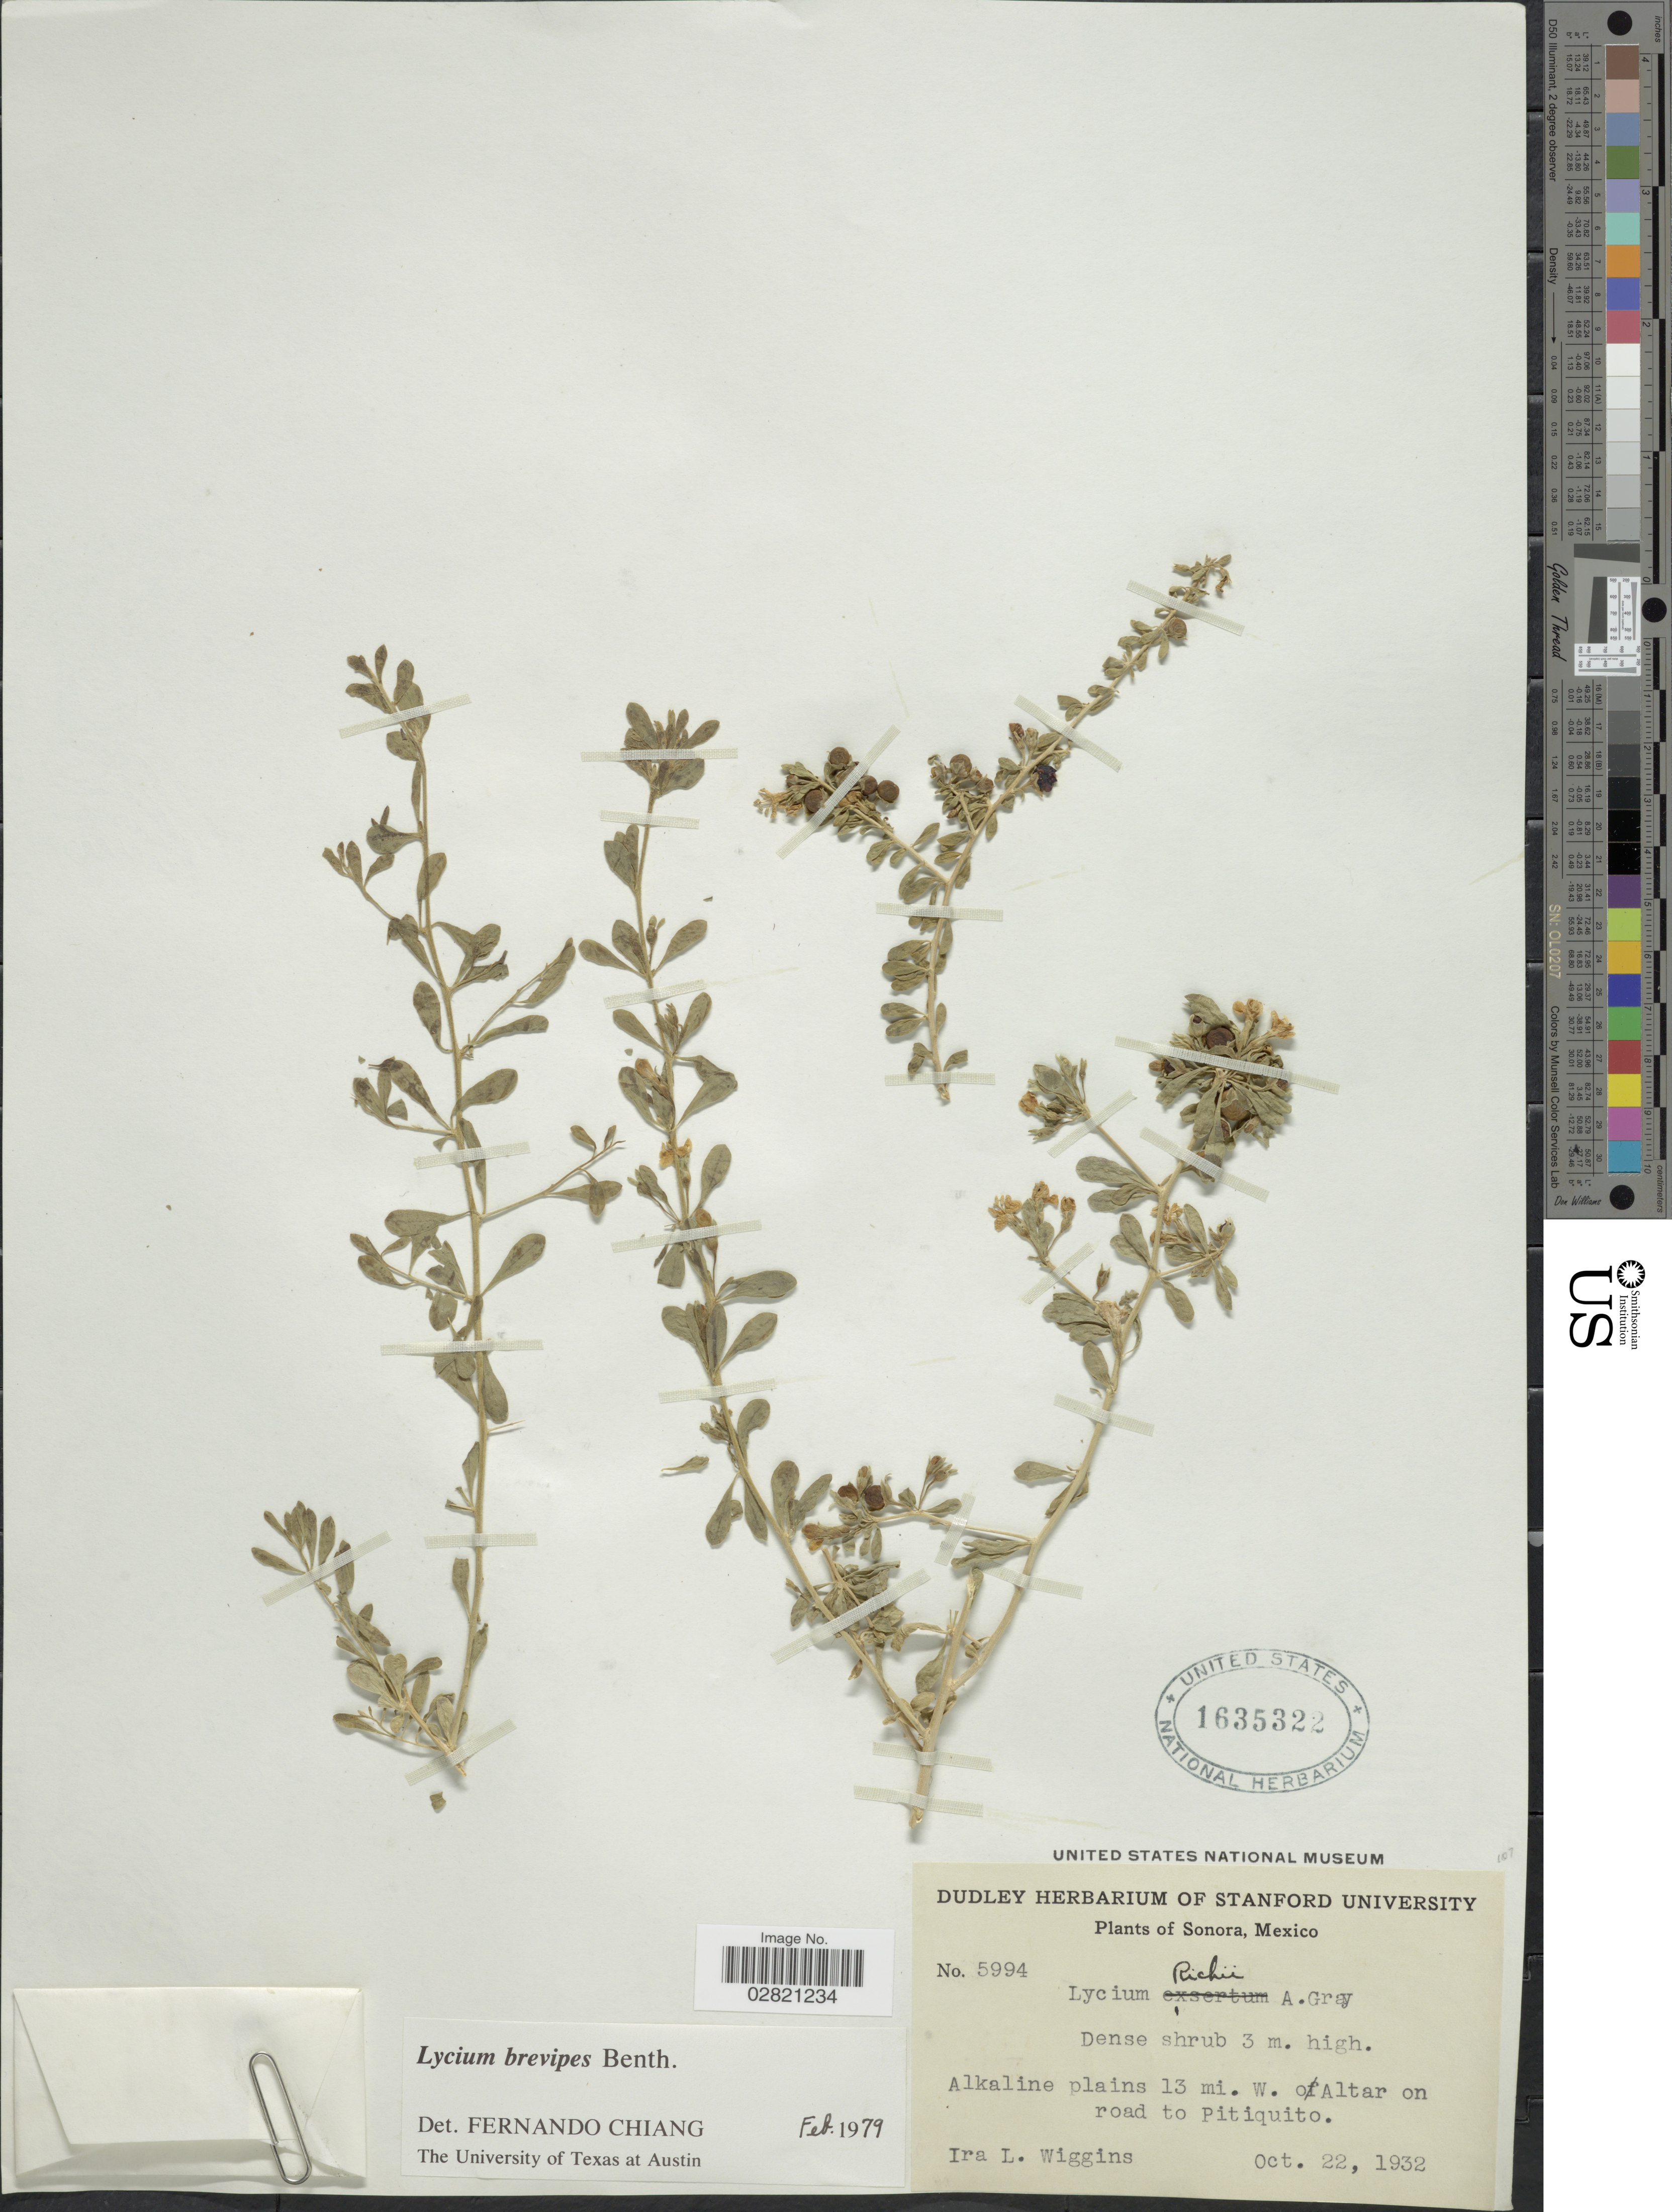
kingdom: Plantae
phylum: Tracheophyta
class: Magnoliopsida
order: Solanales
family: Solanaceae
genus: Lycium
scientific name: Lycium brevipes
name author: Benth.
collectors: I. L. Wiggins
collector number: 5994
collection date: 1932-10-22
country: Mexico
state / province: Sonora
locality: Alkaline plains 13 mi. W. Altar on road to Pitiquito.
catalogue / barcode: US 1635322